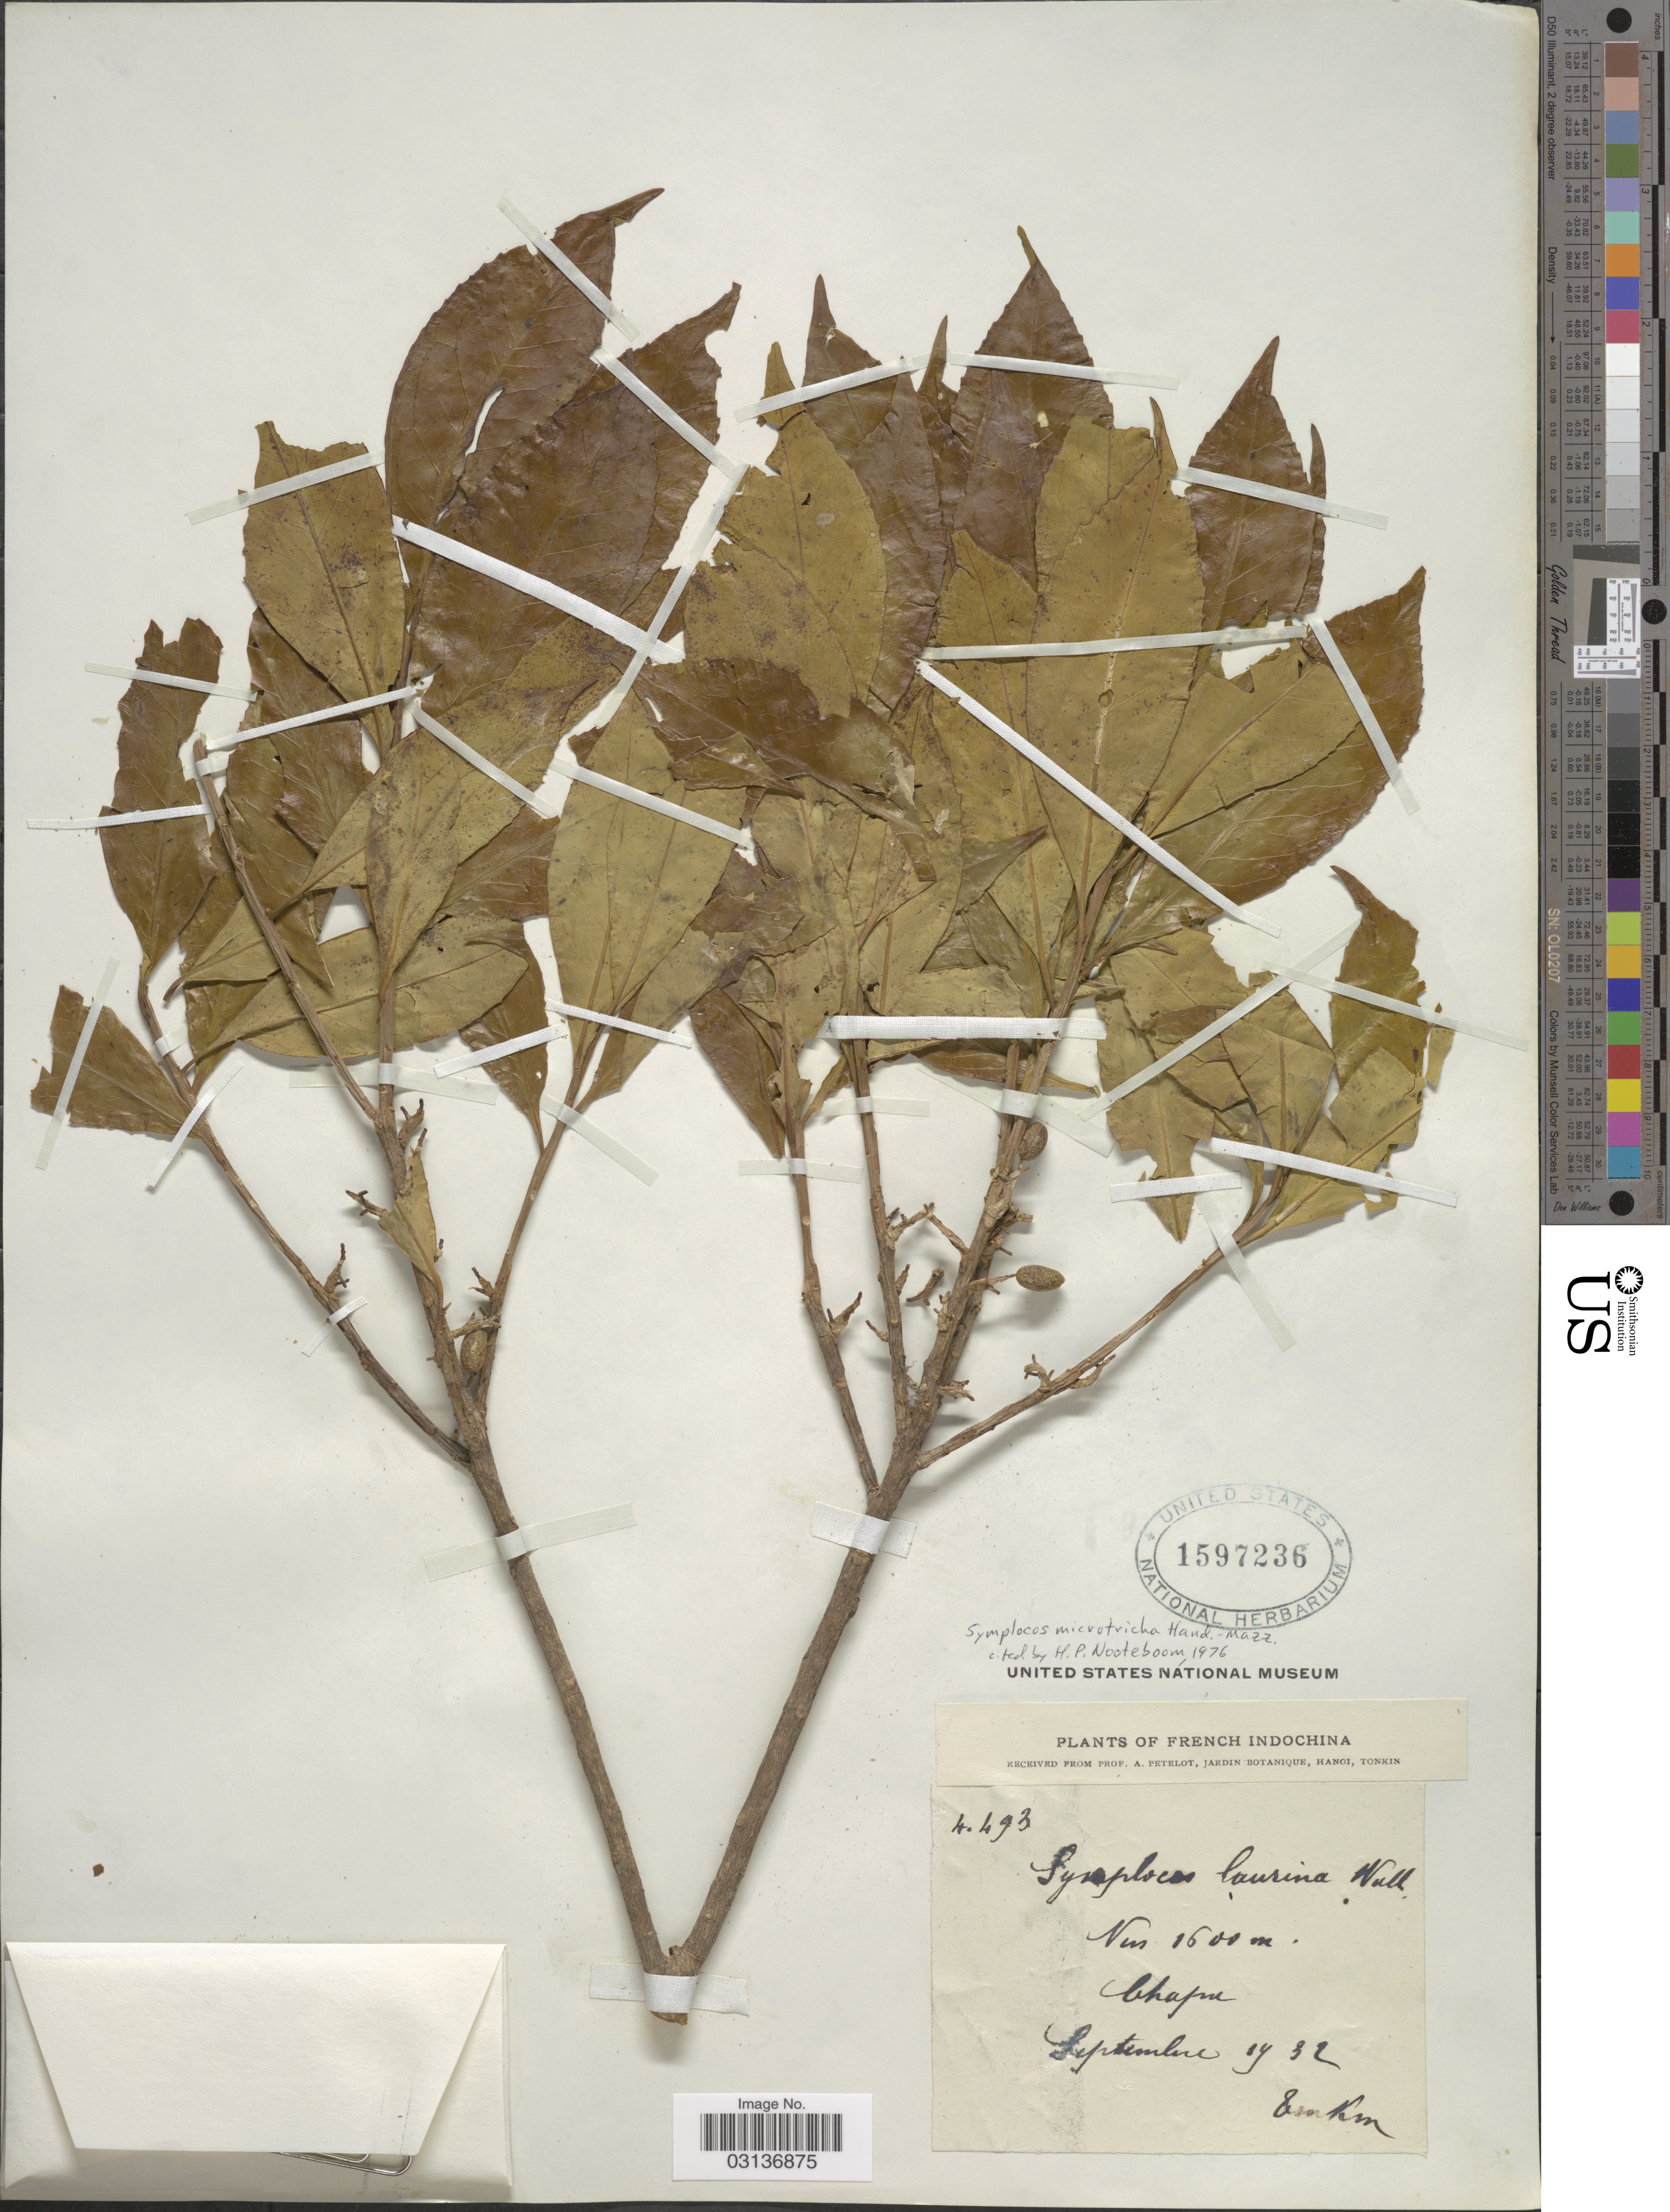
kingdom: Plantae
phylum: Tracheophyta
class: Magnoliopsida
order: Ericales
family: Symplocaceae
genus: Symplocos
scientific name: Symplocos microtricha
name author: Hand.-Mazz.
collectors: A. Petelot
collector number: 4493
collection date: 1932-09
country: Vietnam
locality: French IndoChina. Chapa.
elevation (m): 1600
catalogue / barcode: US 1597236